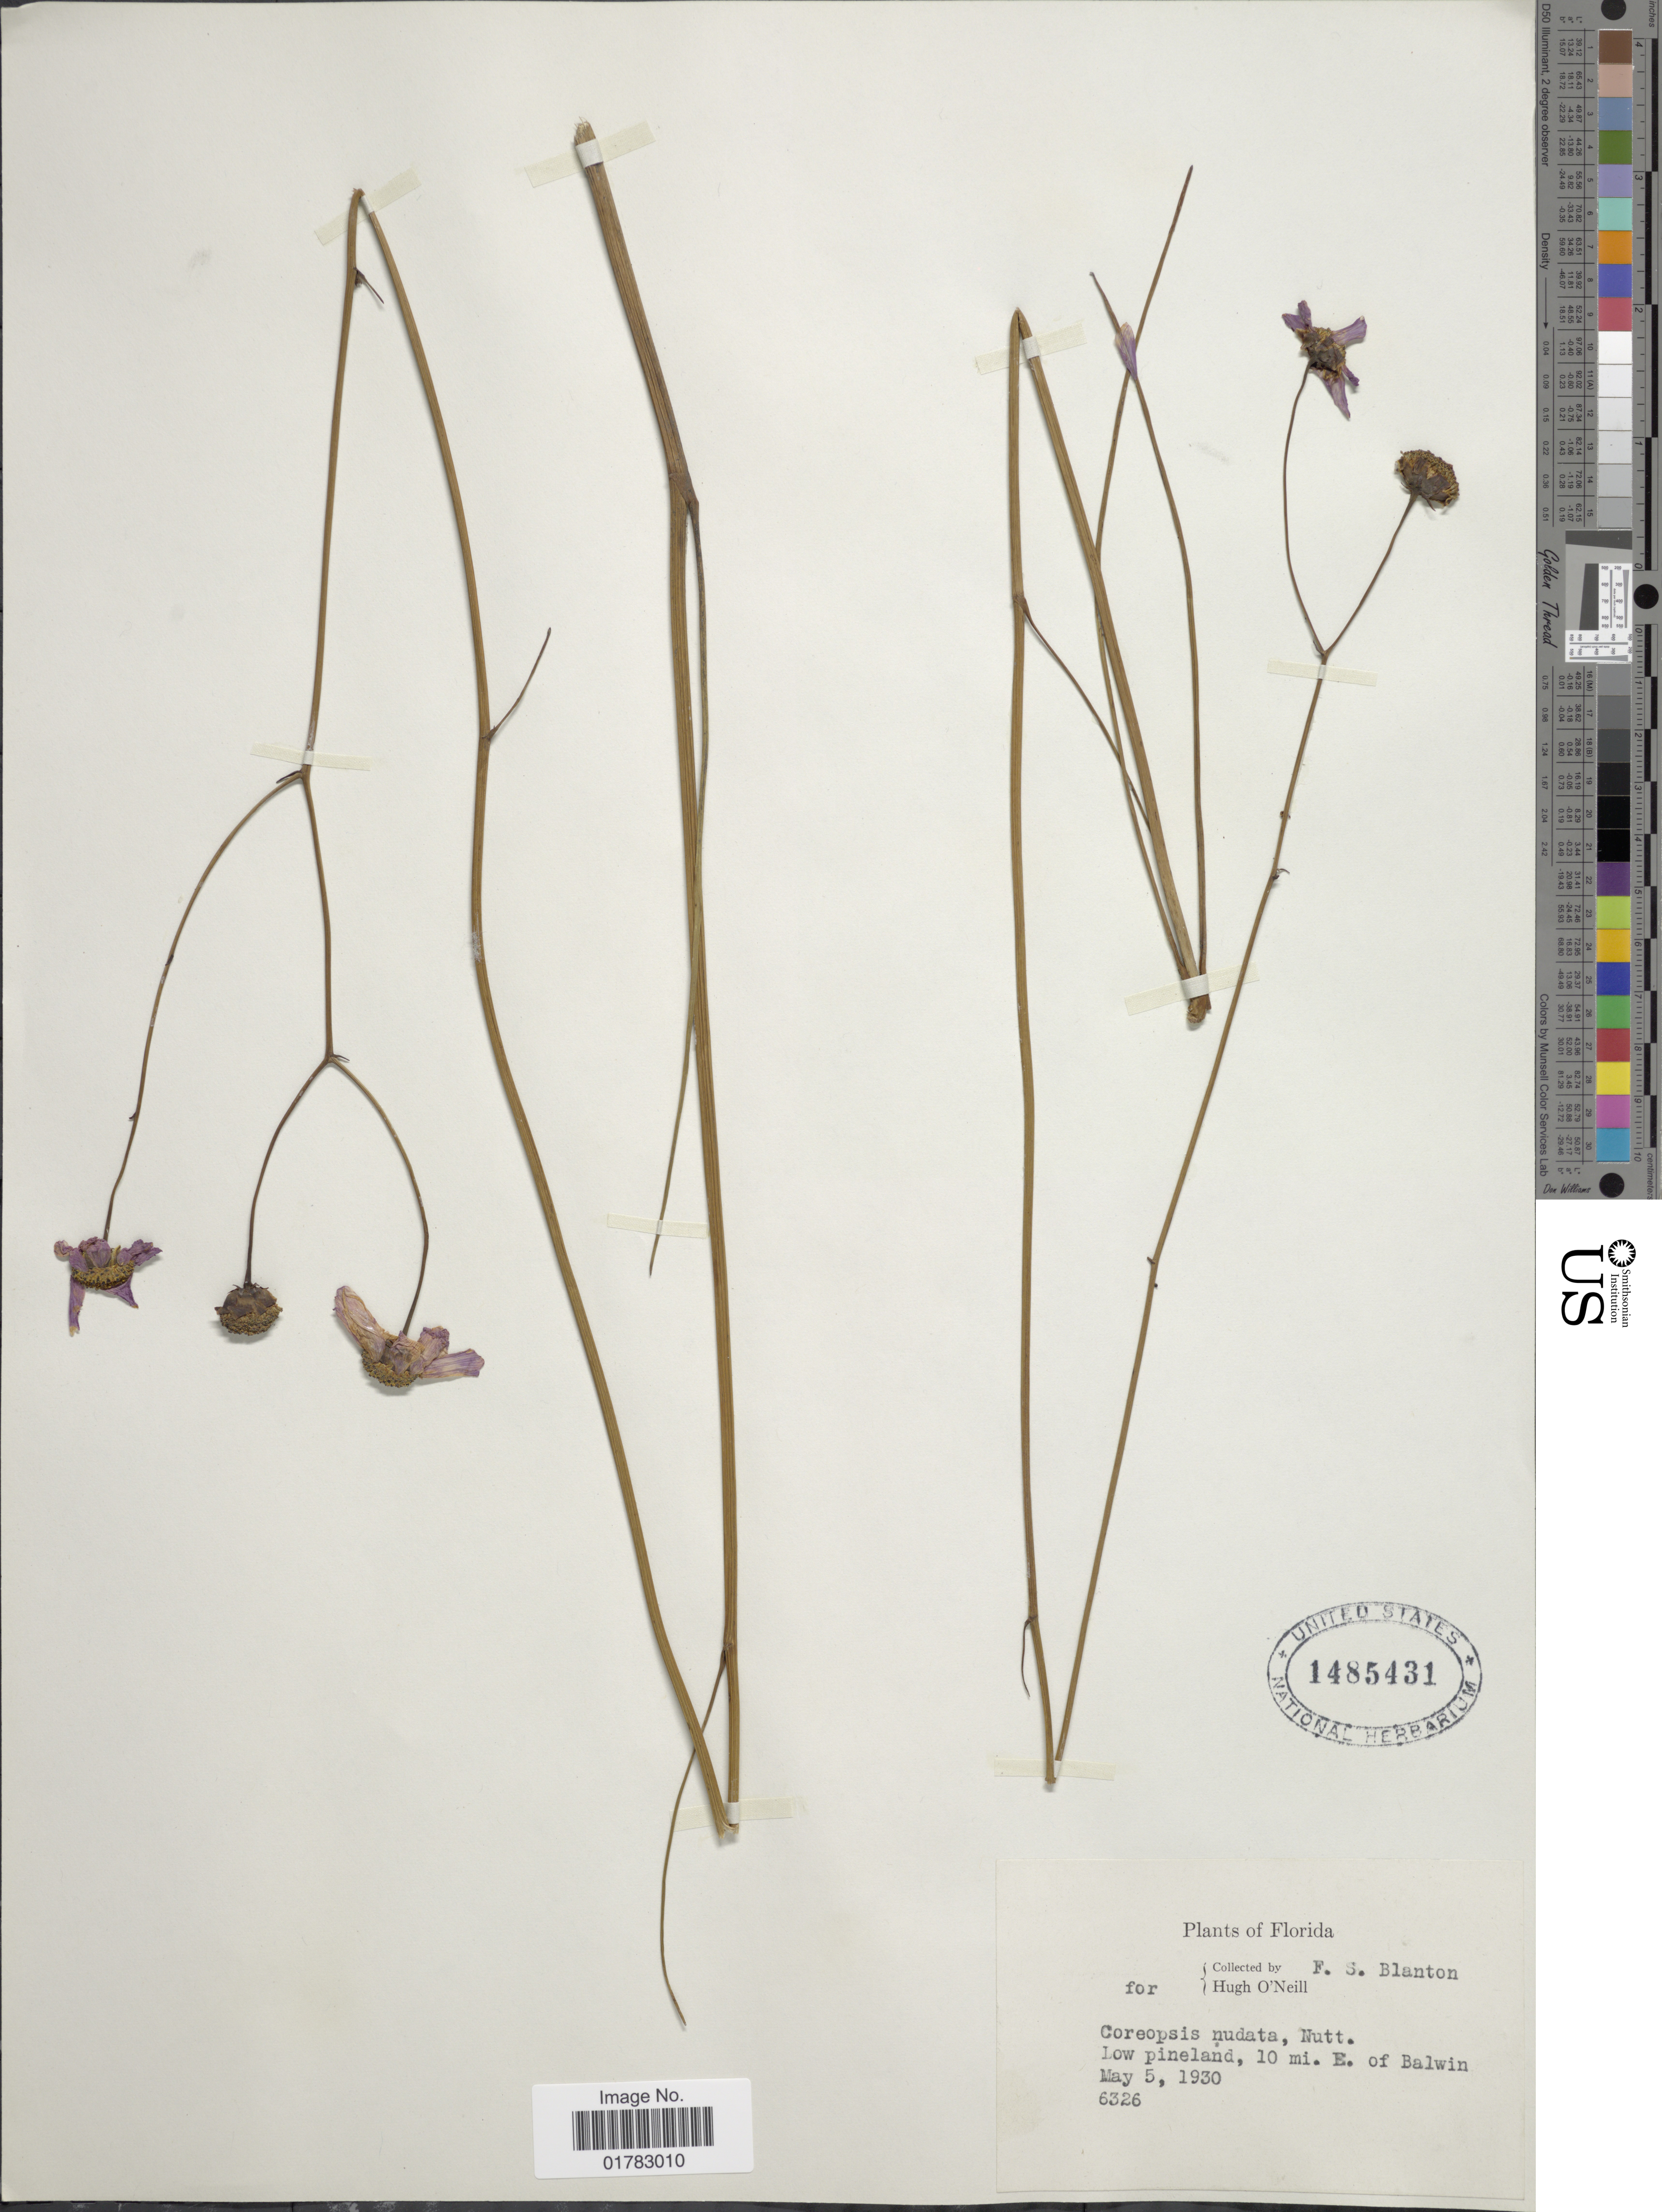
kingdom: Plantae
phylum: Tracheophyta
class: Magnoliopsida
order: Asterales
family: Asteraceae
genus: Coreopsis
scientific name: Coreopsis nudatus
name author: Nutt.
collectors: F. S. Blanton & H. O'Neill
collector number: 6326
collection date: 1930-05-05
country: United States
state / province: Florida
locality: Low pineland, 10 mi. E. of Balwin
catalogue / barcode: US 1485431